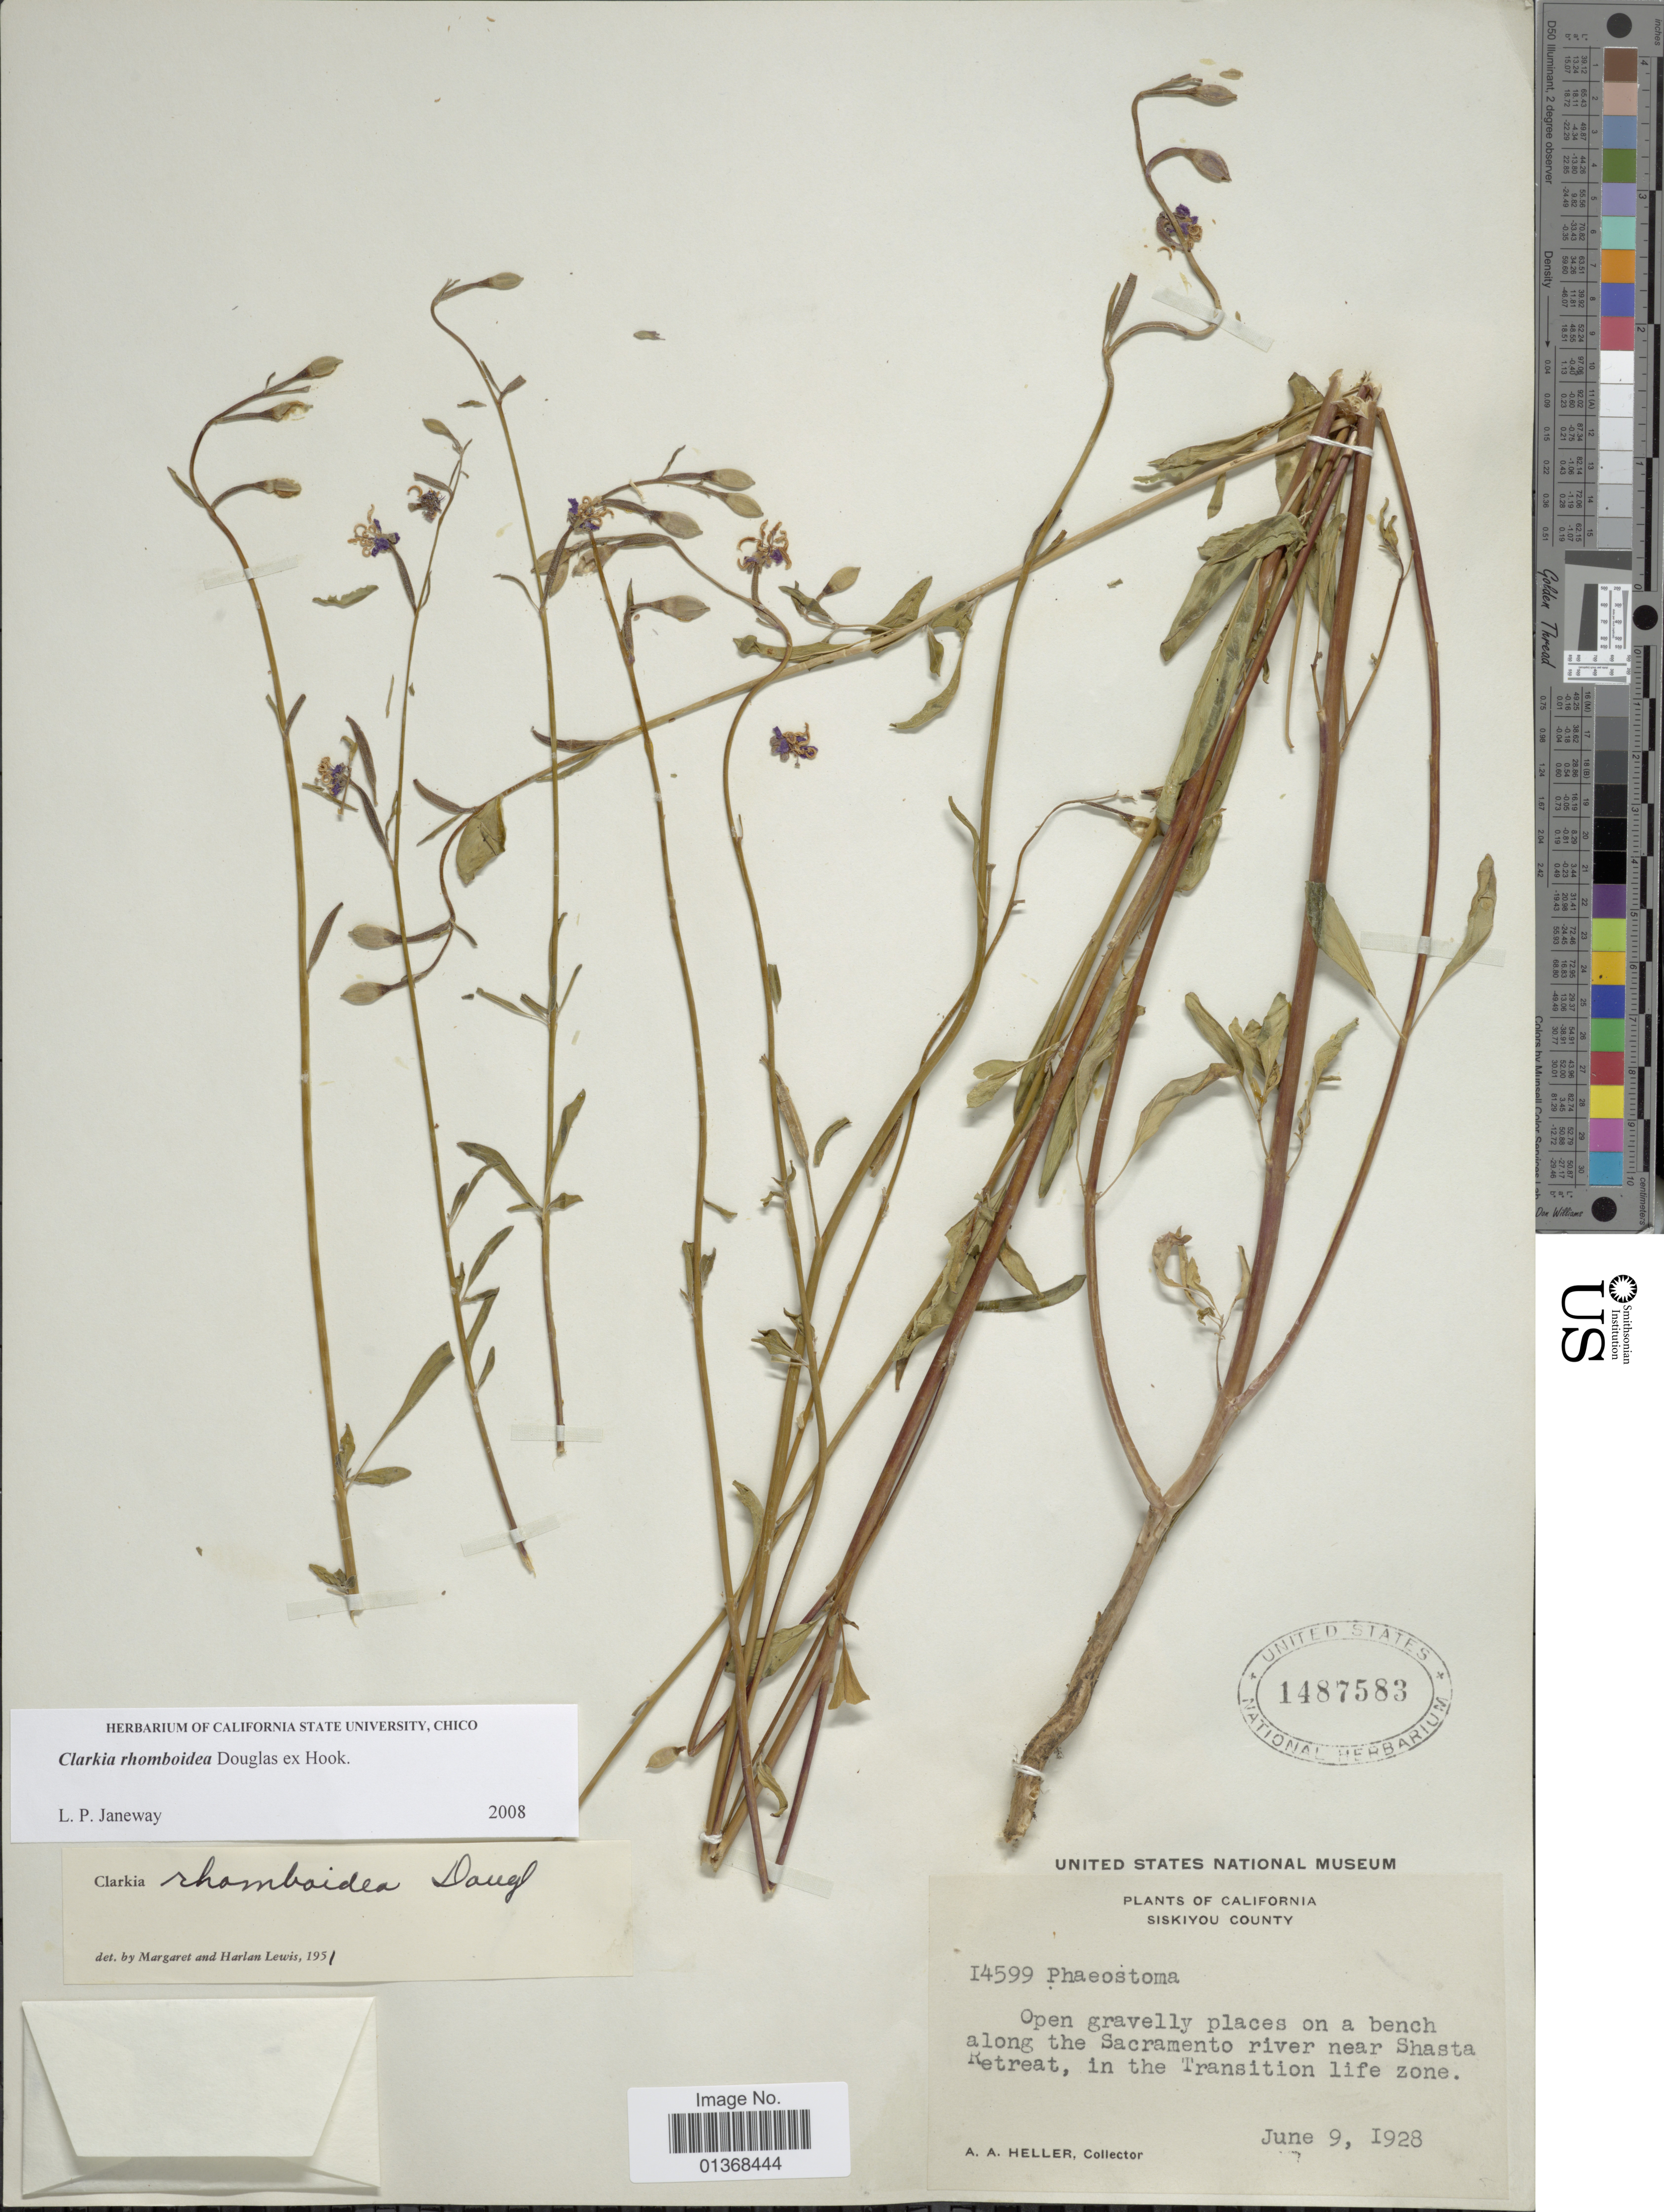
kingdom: Plantae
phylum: Tracheophyta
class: Magnoliopsida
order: Myrtales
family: Onagraceae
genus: Clarkia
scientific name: Clarkia rhomboidea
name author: Douglas ex Hook.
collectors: A. A. Heller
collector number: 14599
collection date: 1928-06-09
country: United States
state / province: California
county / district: Siskiyou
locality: Siskiyou County. Open gravelly places on a bench along the Sacramento river near Shasta Retreat, in the Transition life zone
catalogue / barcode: US 1487583